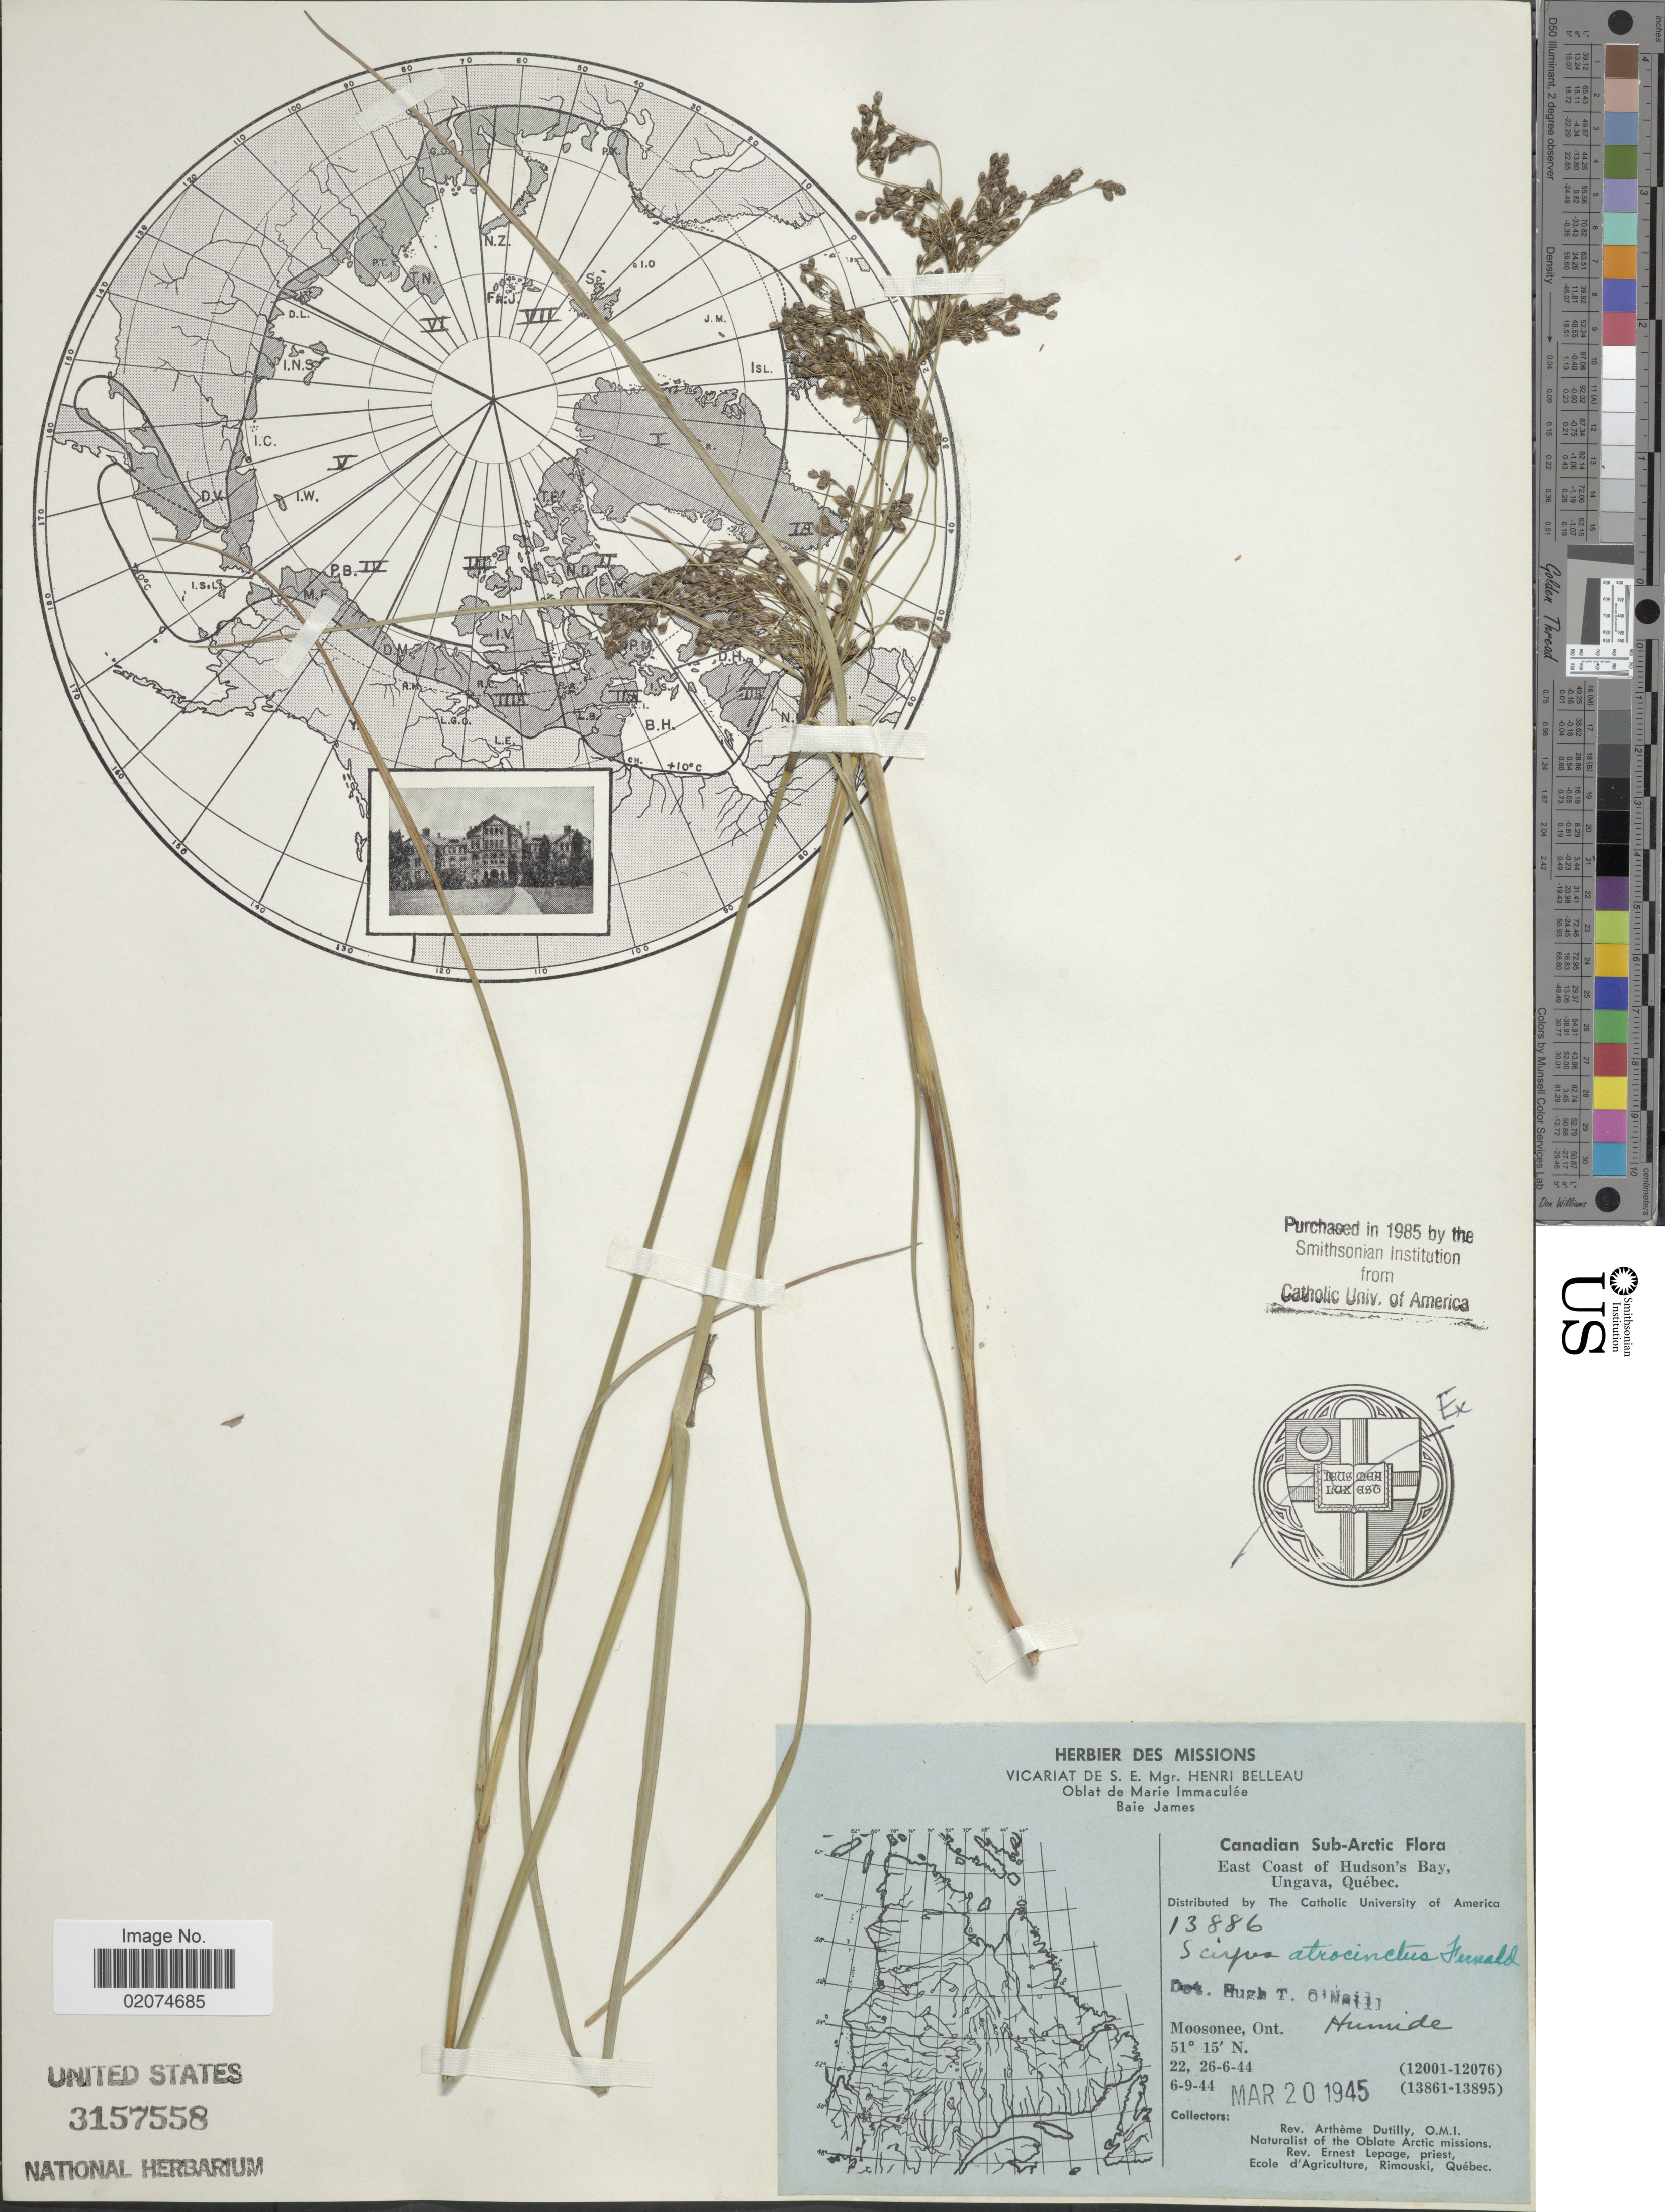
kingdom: Plantae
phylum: Tracheophyta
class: Liliopsida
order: Poales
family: Cyperaceae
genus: Scirpus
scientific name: Scirpus atrocinctus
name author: Fernald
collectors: A. Dutilly & E. Lepage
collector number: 13886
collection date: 1945-03-20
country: Canada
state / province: Ontario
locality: Canadian Sub-Arctic, East Coast of Hudson's Bay, Ungava, Quebec. Moosonee, Ont.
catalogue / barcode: US 3157558